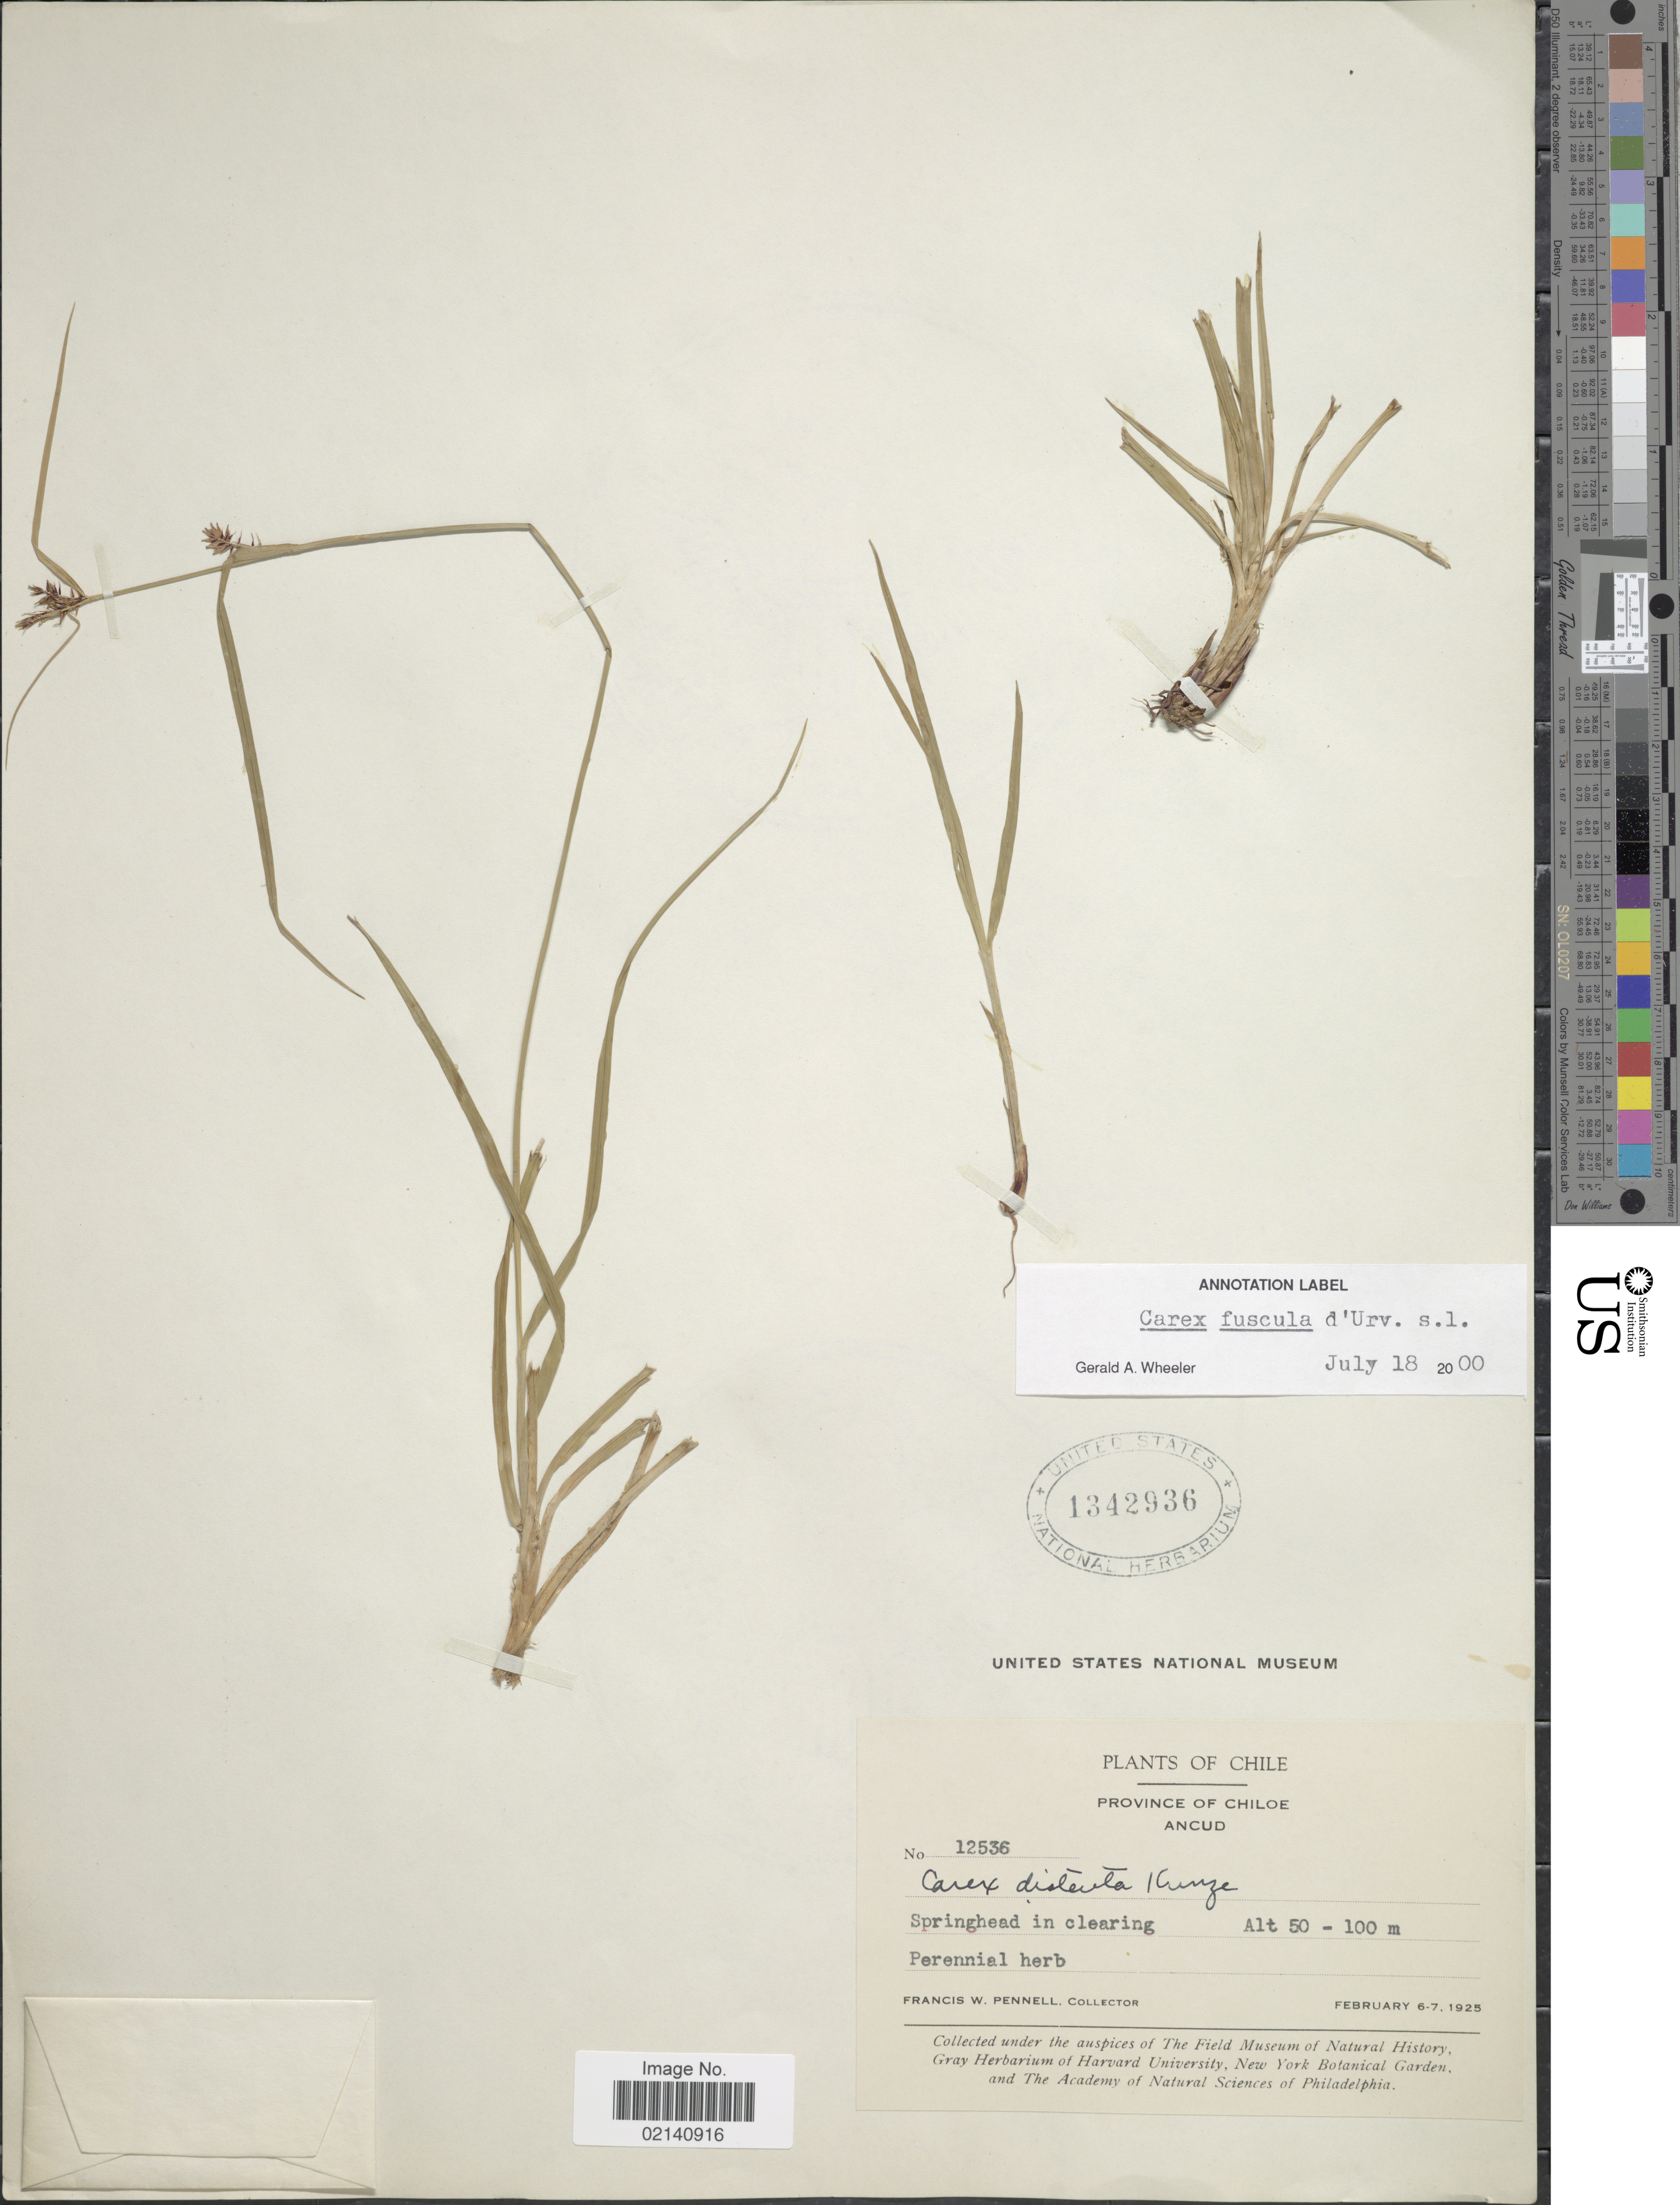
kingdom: Plantae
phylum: Tracheophyta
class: Liliopsida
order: Poales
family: Cyperaceae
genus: Carex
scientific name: Carex fuscula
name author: d'Urv.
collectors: F. W. Pennell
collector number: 12536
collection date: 1925-02-06/1925-02-07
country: Chile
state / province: Arica y Parinacota (XV)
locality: Chilo, Ancud, Springhead in clearing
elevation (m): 50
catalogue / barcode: US 1342936